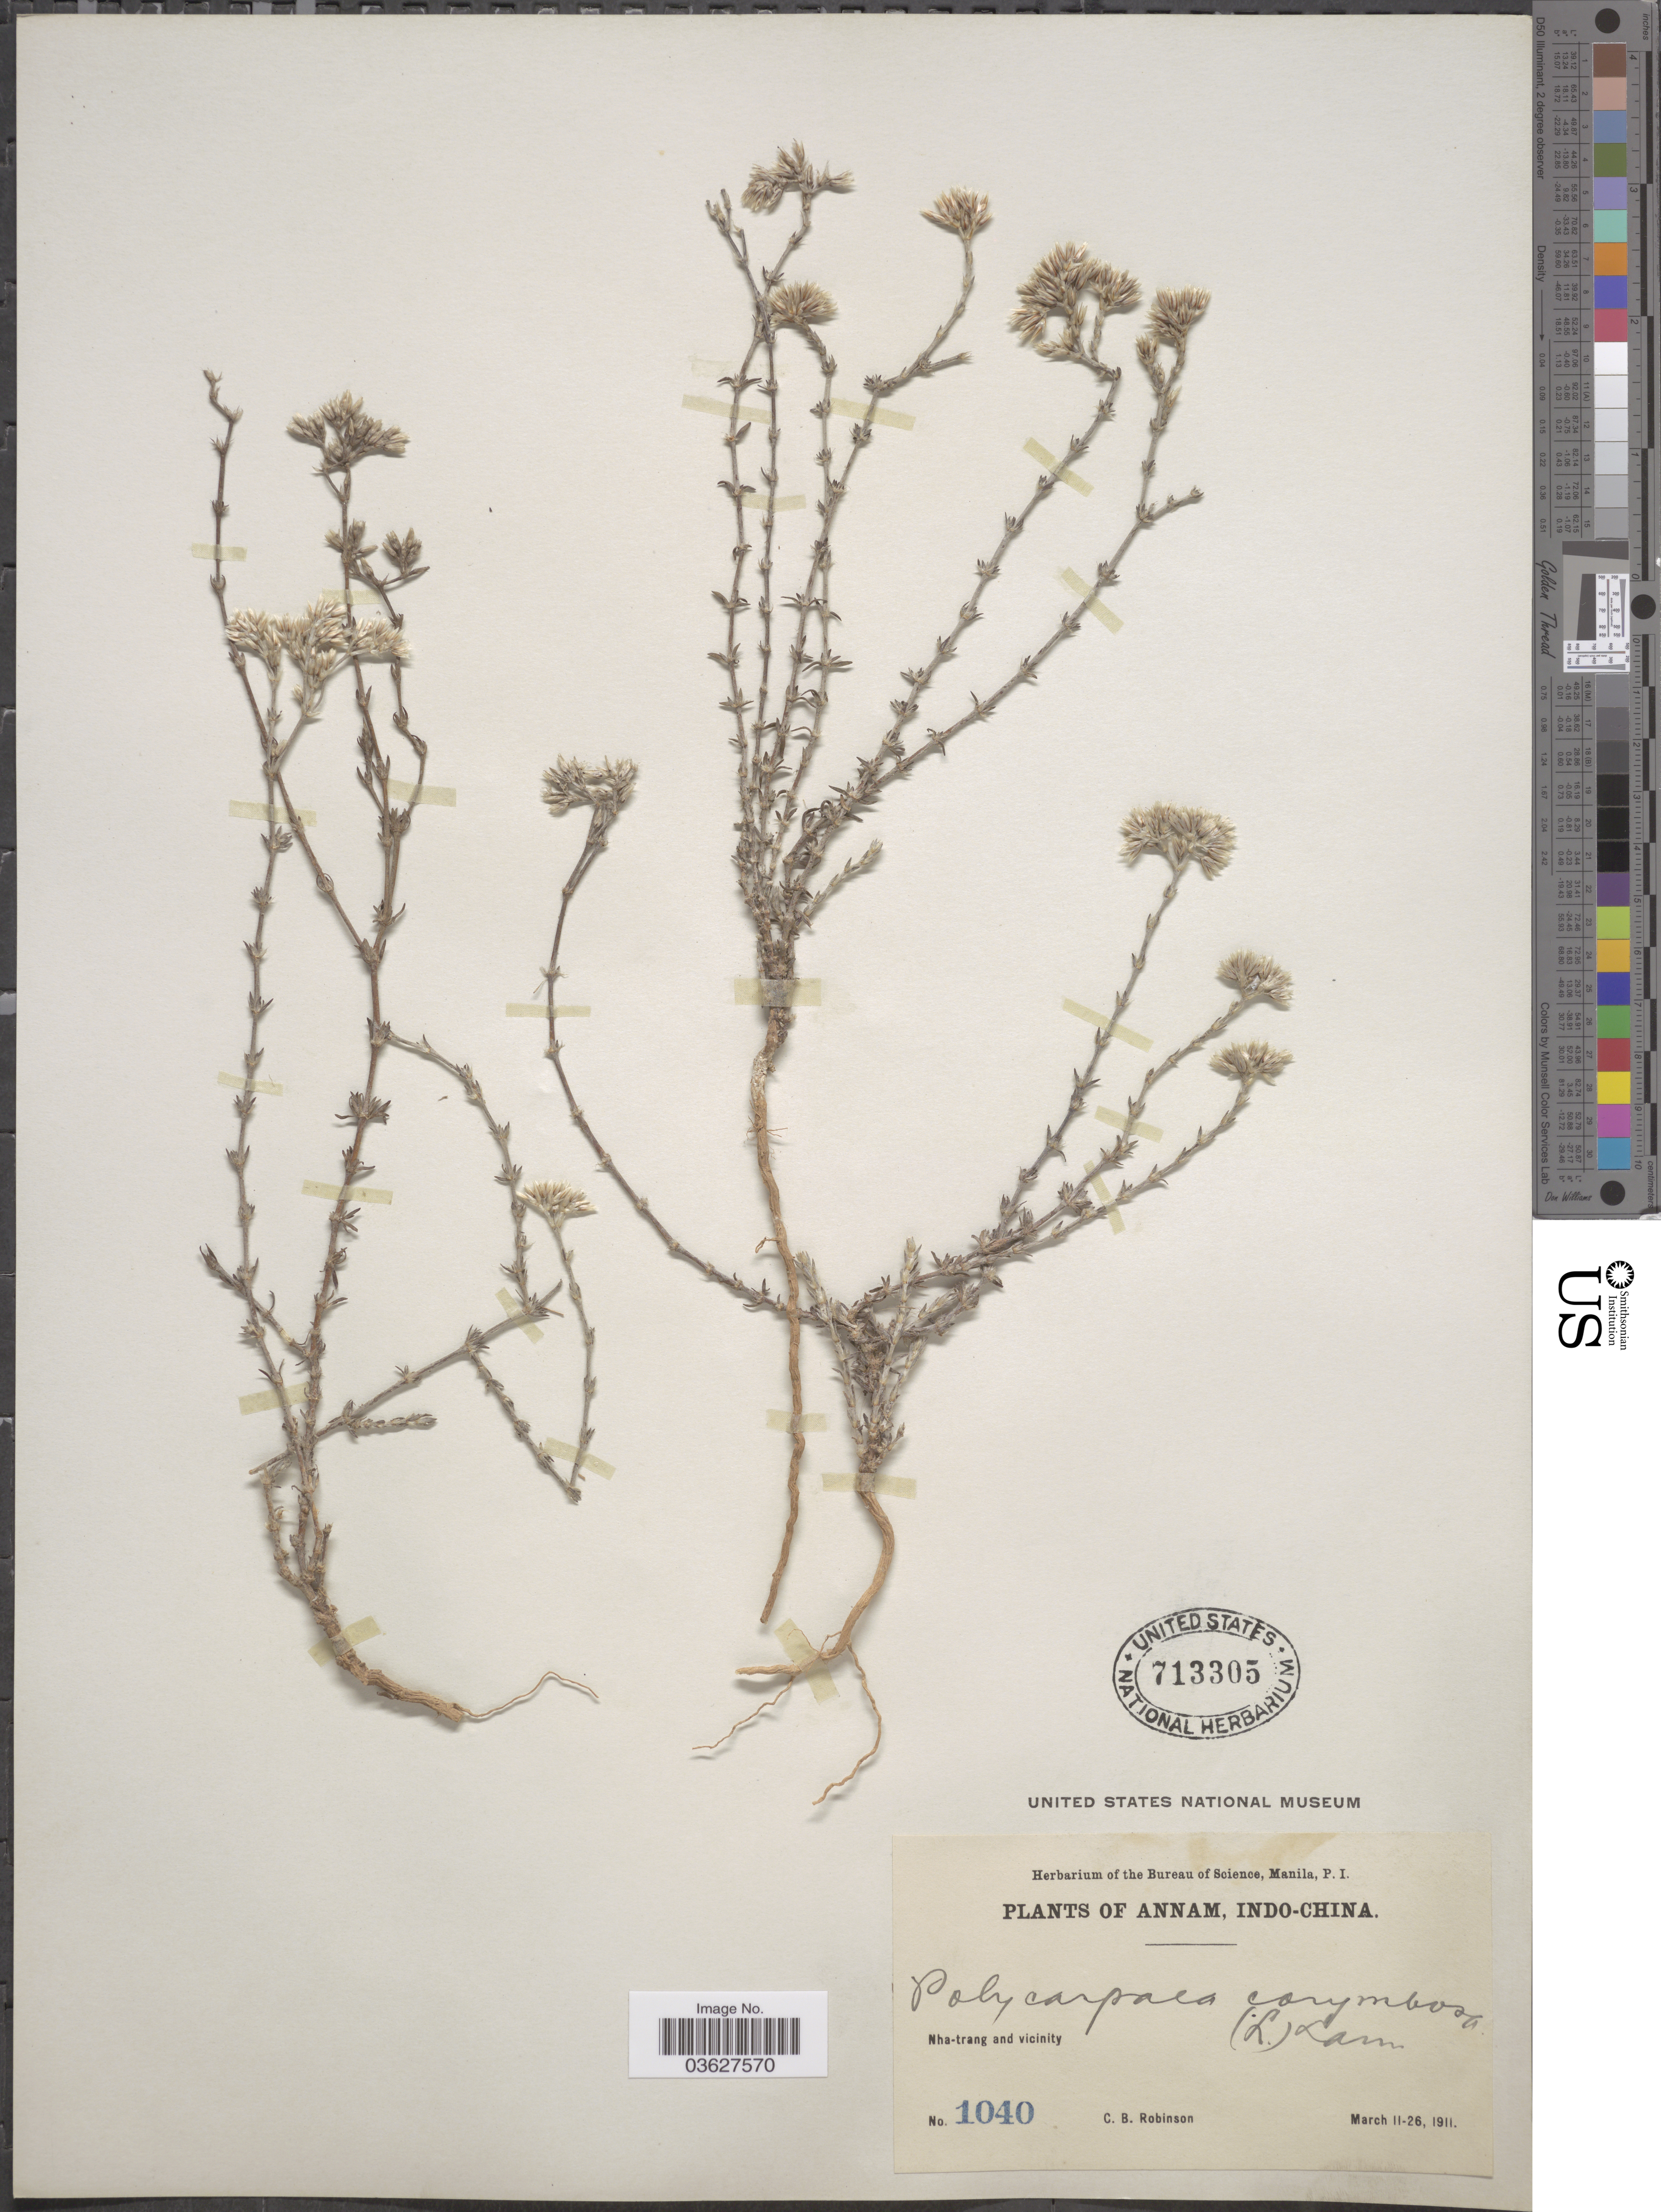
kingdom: Plantae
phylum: Tracheophyta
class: Magnoliopsida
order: Caryophyllales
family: Caryophyllaceae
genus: Polycarpaea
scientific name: Polycarpaea corymbosa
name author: (L.) Lam.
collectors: C. Robinson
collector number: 1040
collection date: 1911-03-11/1911-03-26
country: Vietnam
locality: Annam, Indo-China. Nha-trang and vicinity.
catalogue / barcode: US 713305